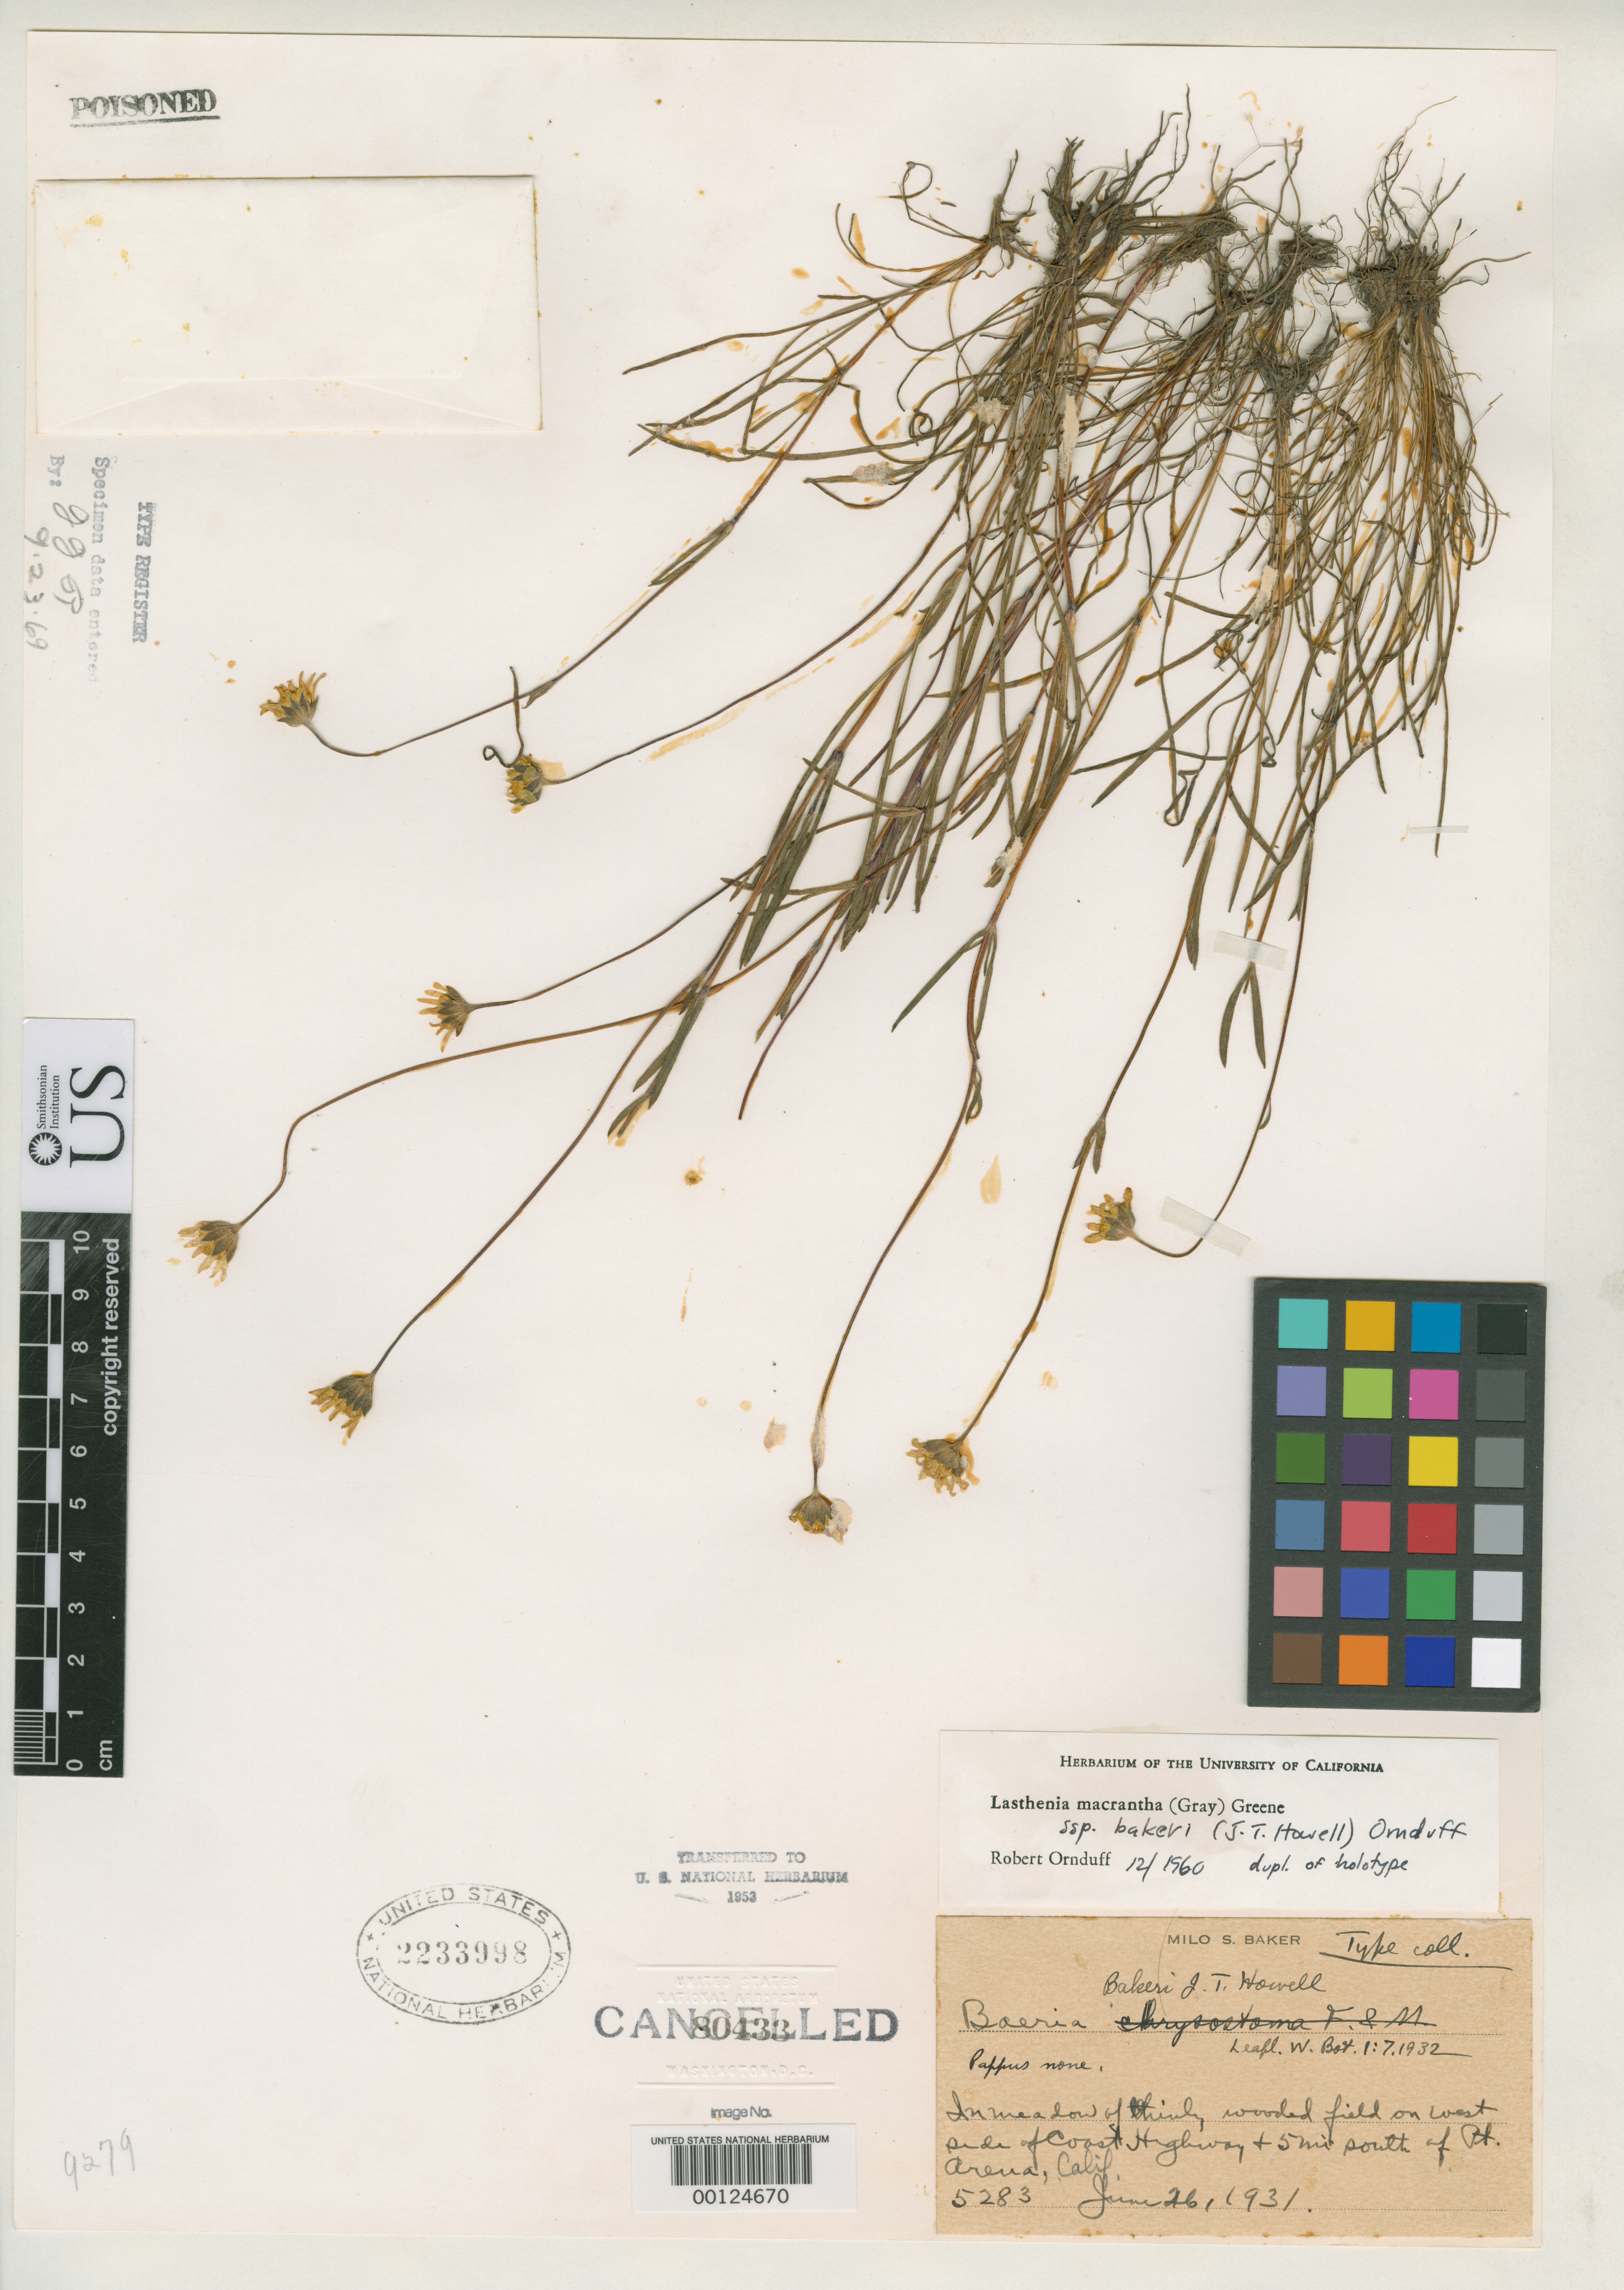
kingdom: Plantae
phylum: Tracheophyta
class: Magnoliopsida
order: Asterales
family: Asteraceae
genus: Baeria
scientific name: Baeria bakeri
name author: J.T. Howell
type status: Isotype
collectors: M. S. Baker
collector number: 5283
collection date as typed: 26 Jun 1931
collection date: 1931-06-26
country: United States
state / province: California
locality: Pt. Arena.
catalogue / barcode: US 2233998